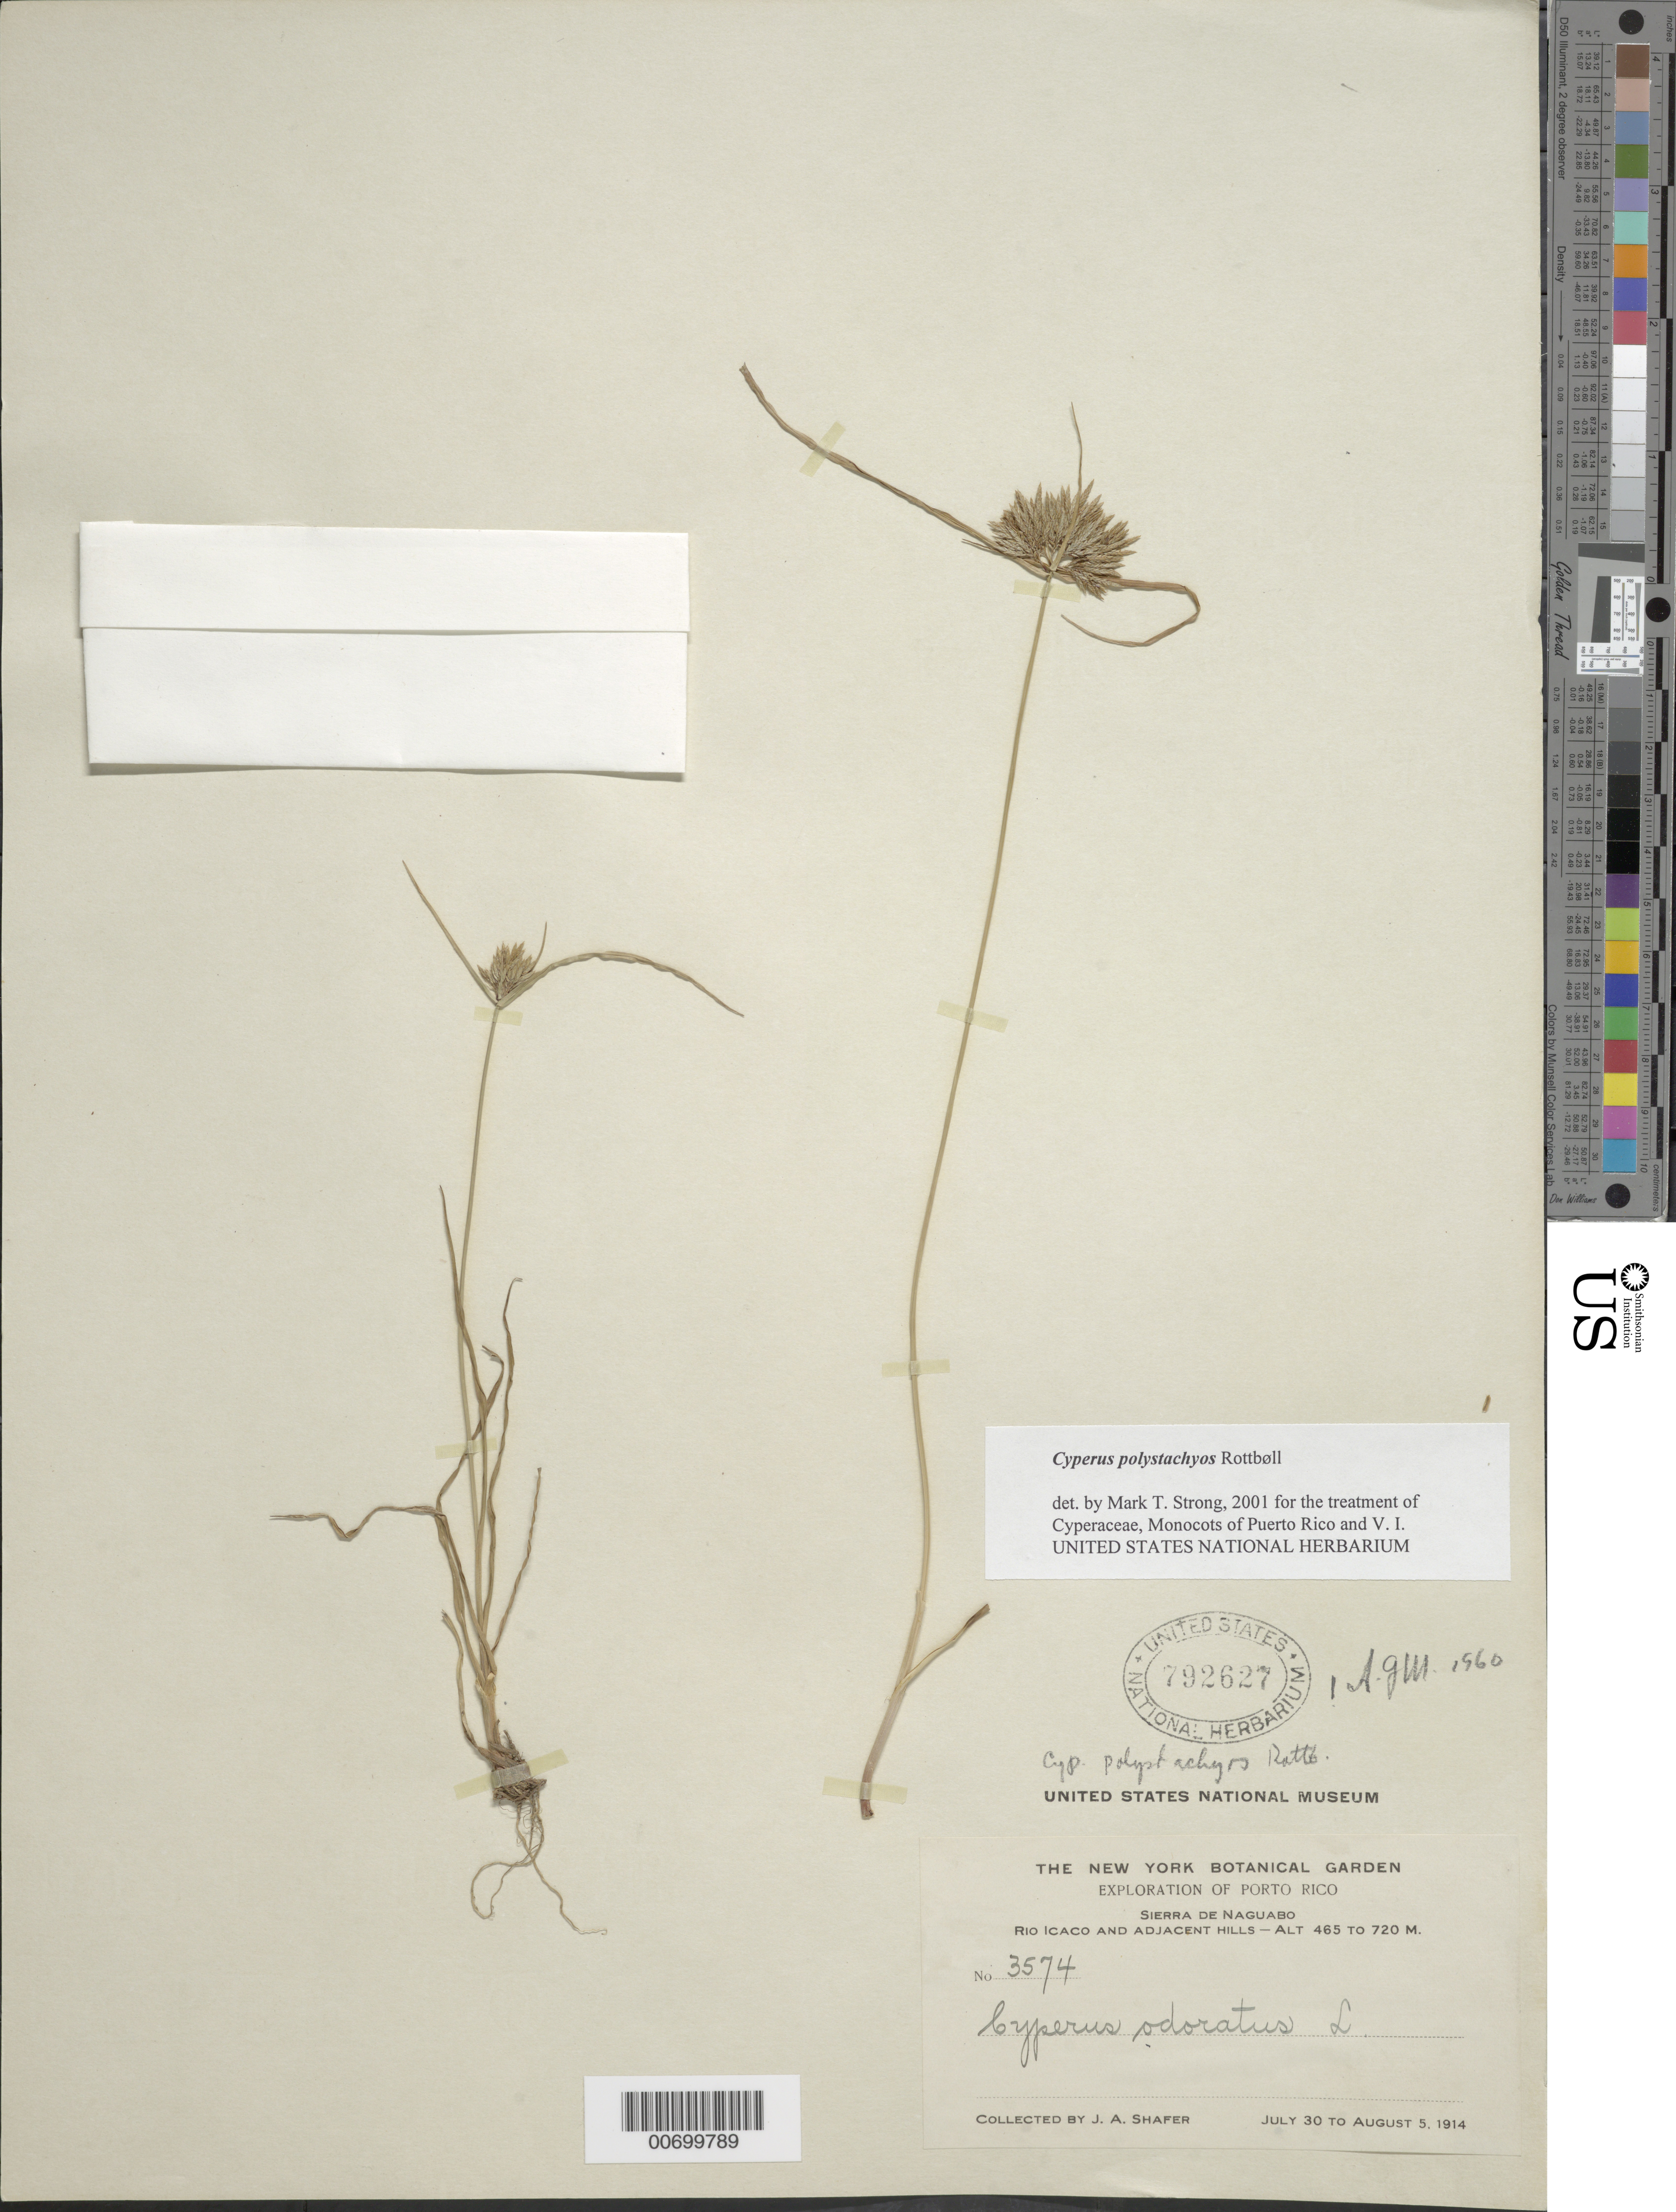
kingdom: Plantae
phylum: Tracheophyta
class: Liliopsida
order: Poales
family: Cyperaceae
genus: Cyperus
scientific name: Cyperus polystachyos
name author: Rottb.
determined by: Strong, M. T., (US), Smithsonian Institution - National Museum of Natural History (UNITED STATES)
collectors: J. A. Shafer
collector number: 3574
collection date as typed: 30 Jul 1914 to 05 Aug 1914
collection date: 1914-07-30/1914-08-05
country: Puerto Rico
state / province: Naguabo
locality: Sierra de Naguabo, Rio Icaco and adjacent hills.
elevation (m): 465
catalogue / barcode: US 792627